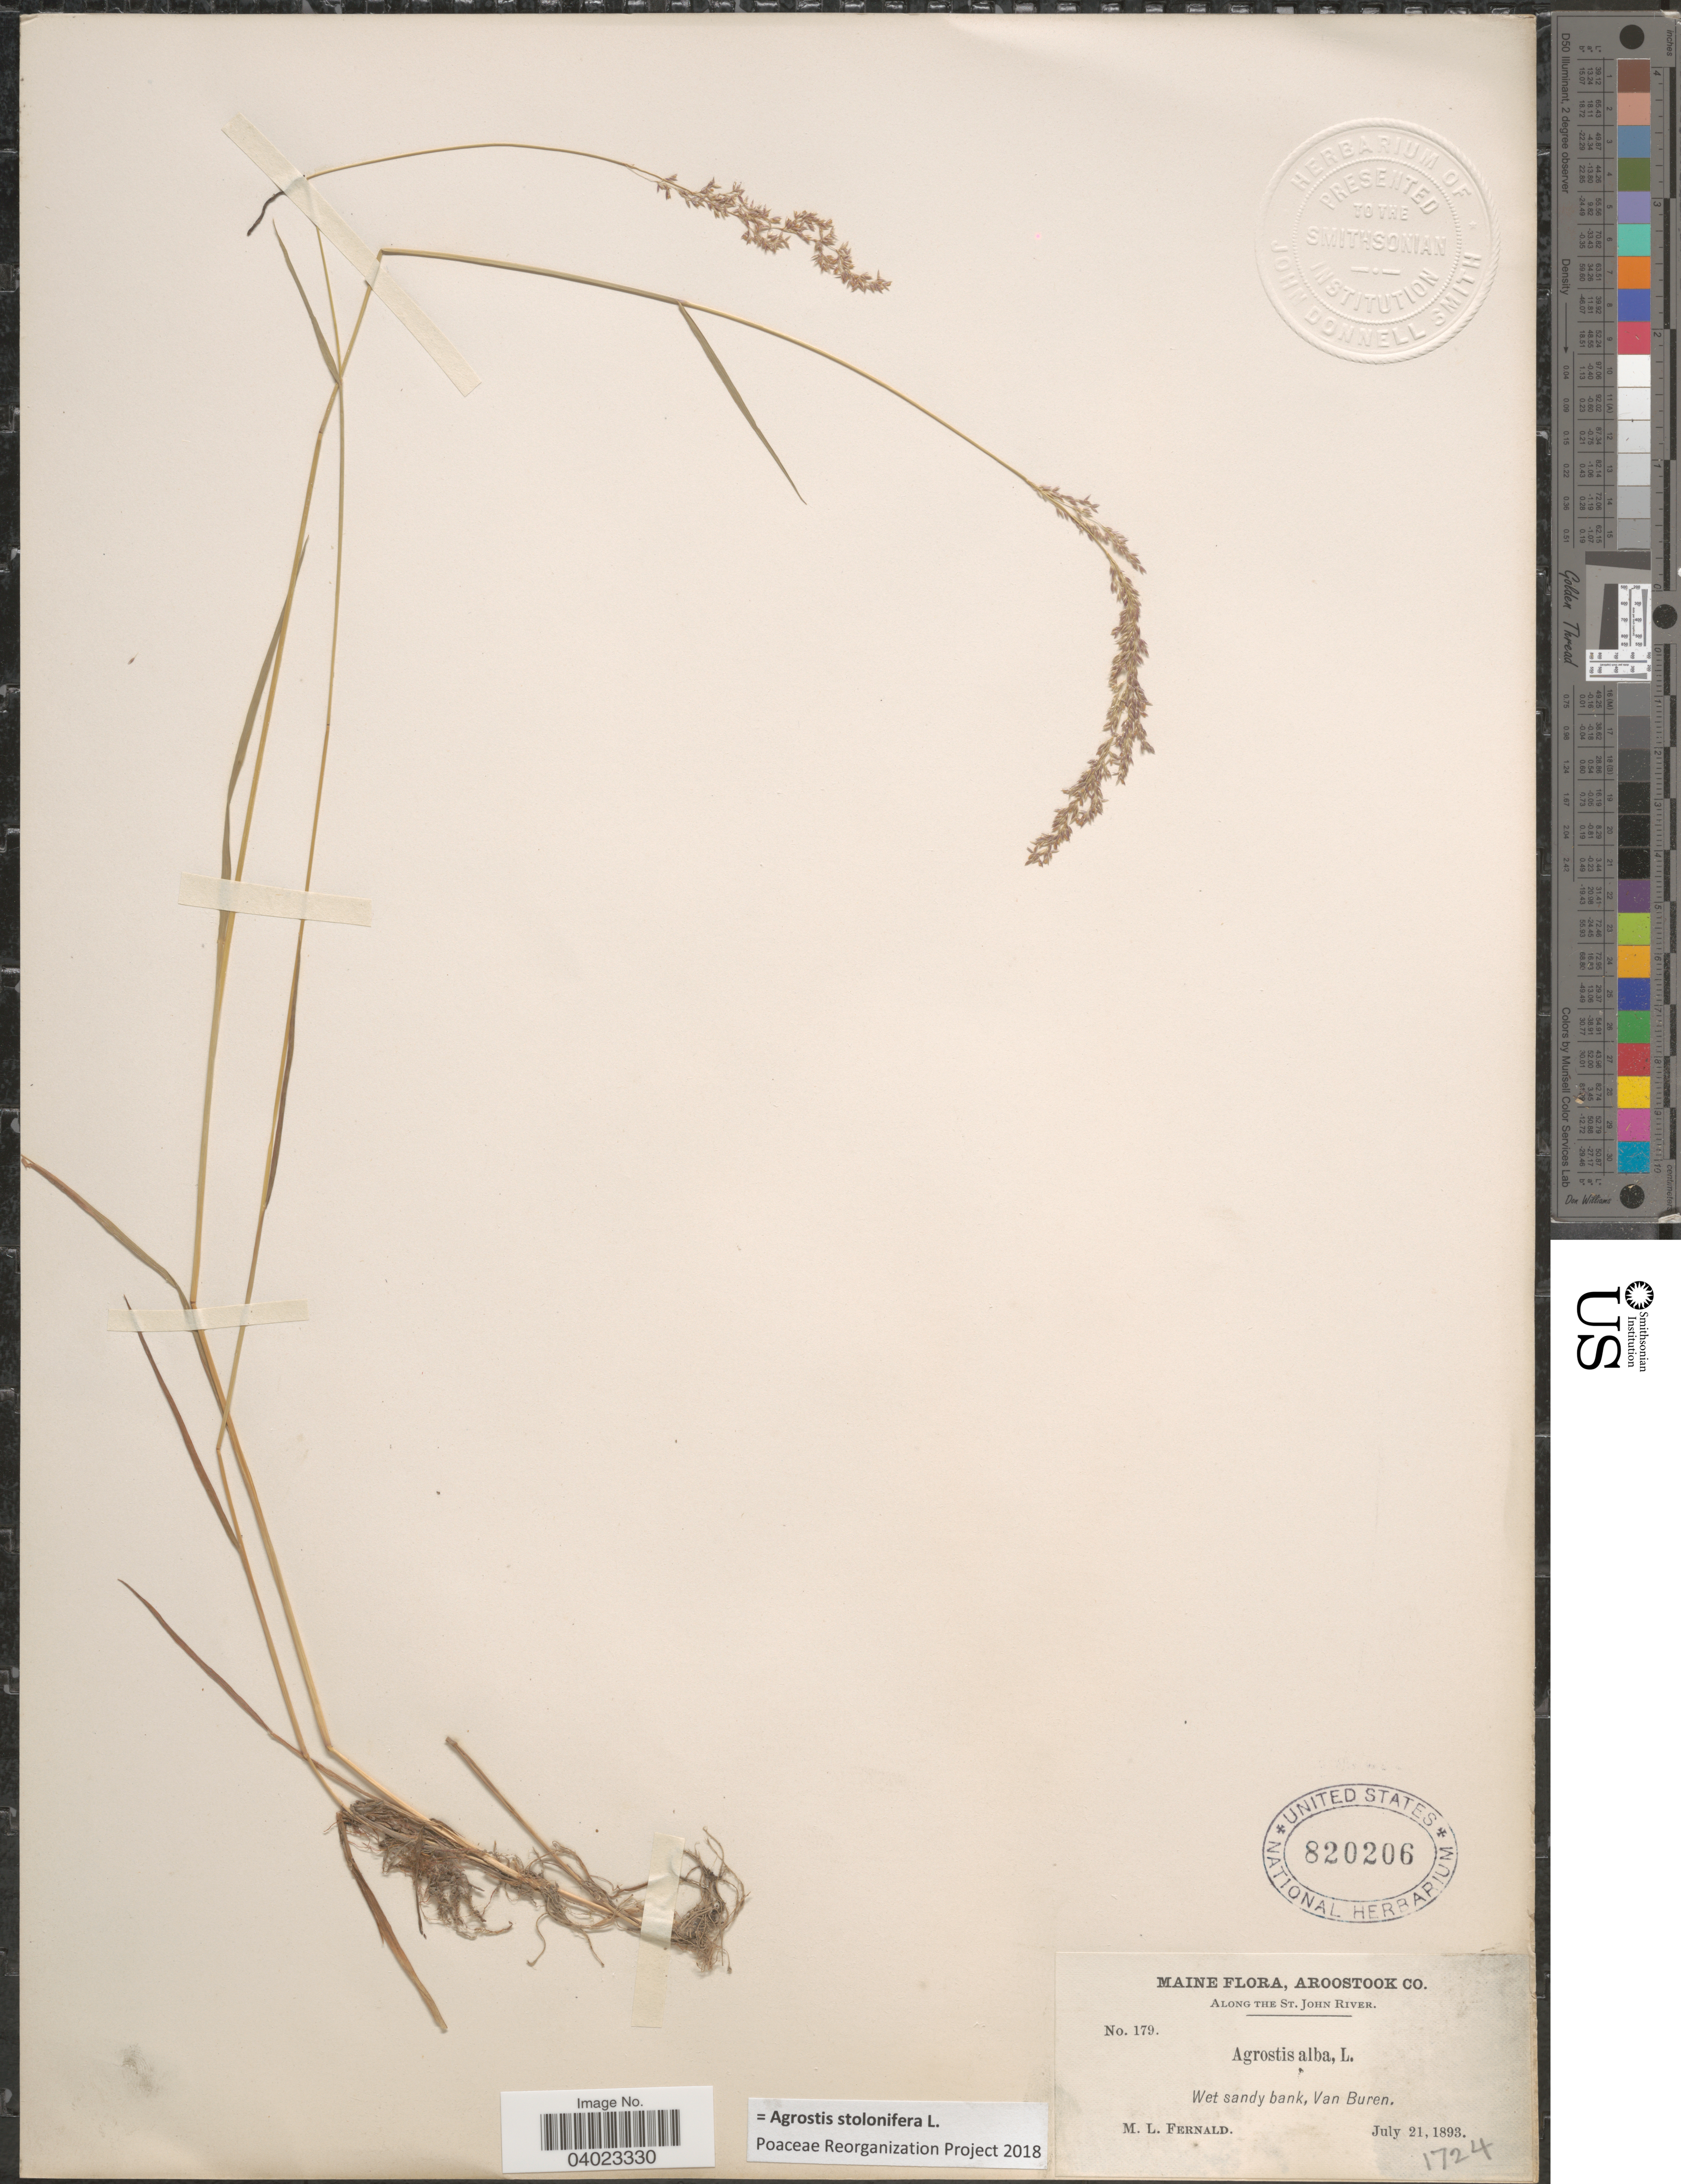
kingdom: Plantae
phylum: Tracheophyta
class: Liliopsida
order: Poales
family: Poaceae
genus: Agrostis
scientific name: Agrostis stolonifera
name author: L.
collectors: M. L. Fernald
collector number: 179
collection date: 1893-07-21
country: United States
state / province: Maine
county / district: Aroostook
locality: Along the St. John River. Van Buren.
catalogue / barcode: US 820206